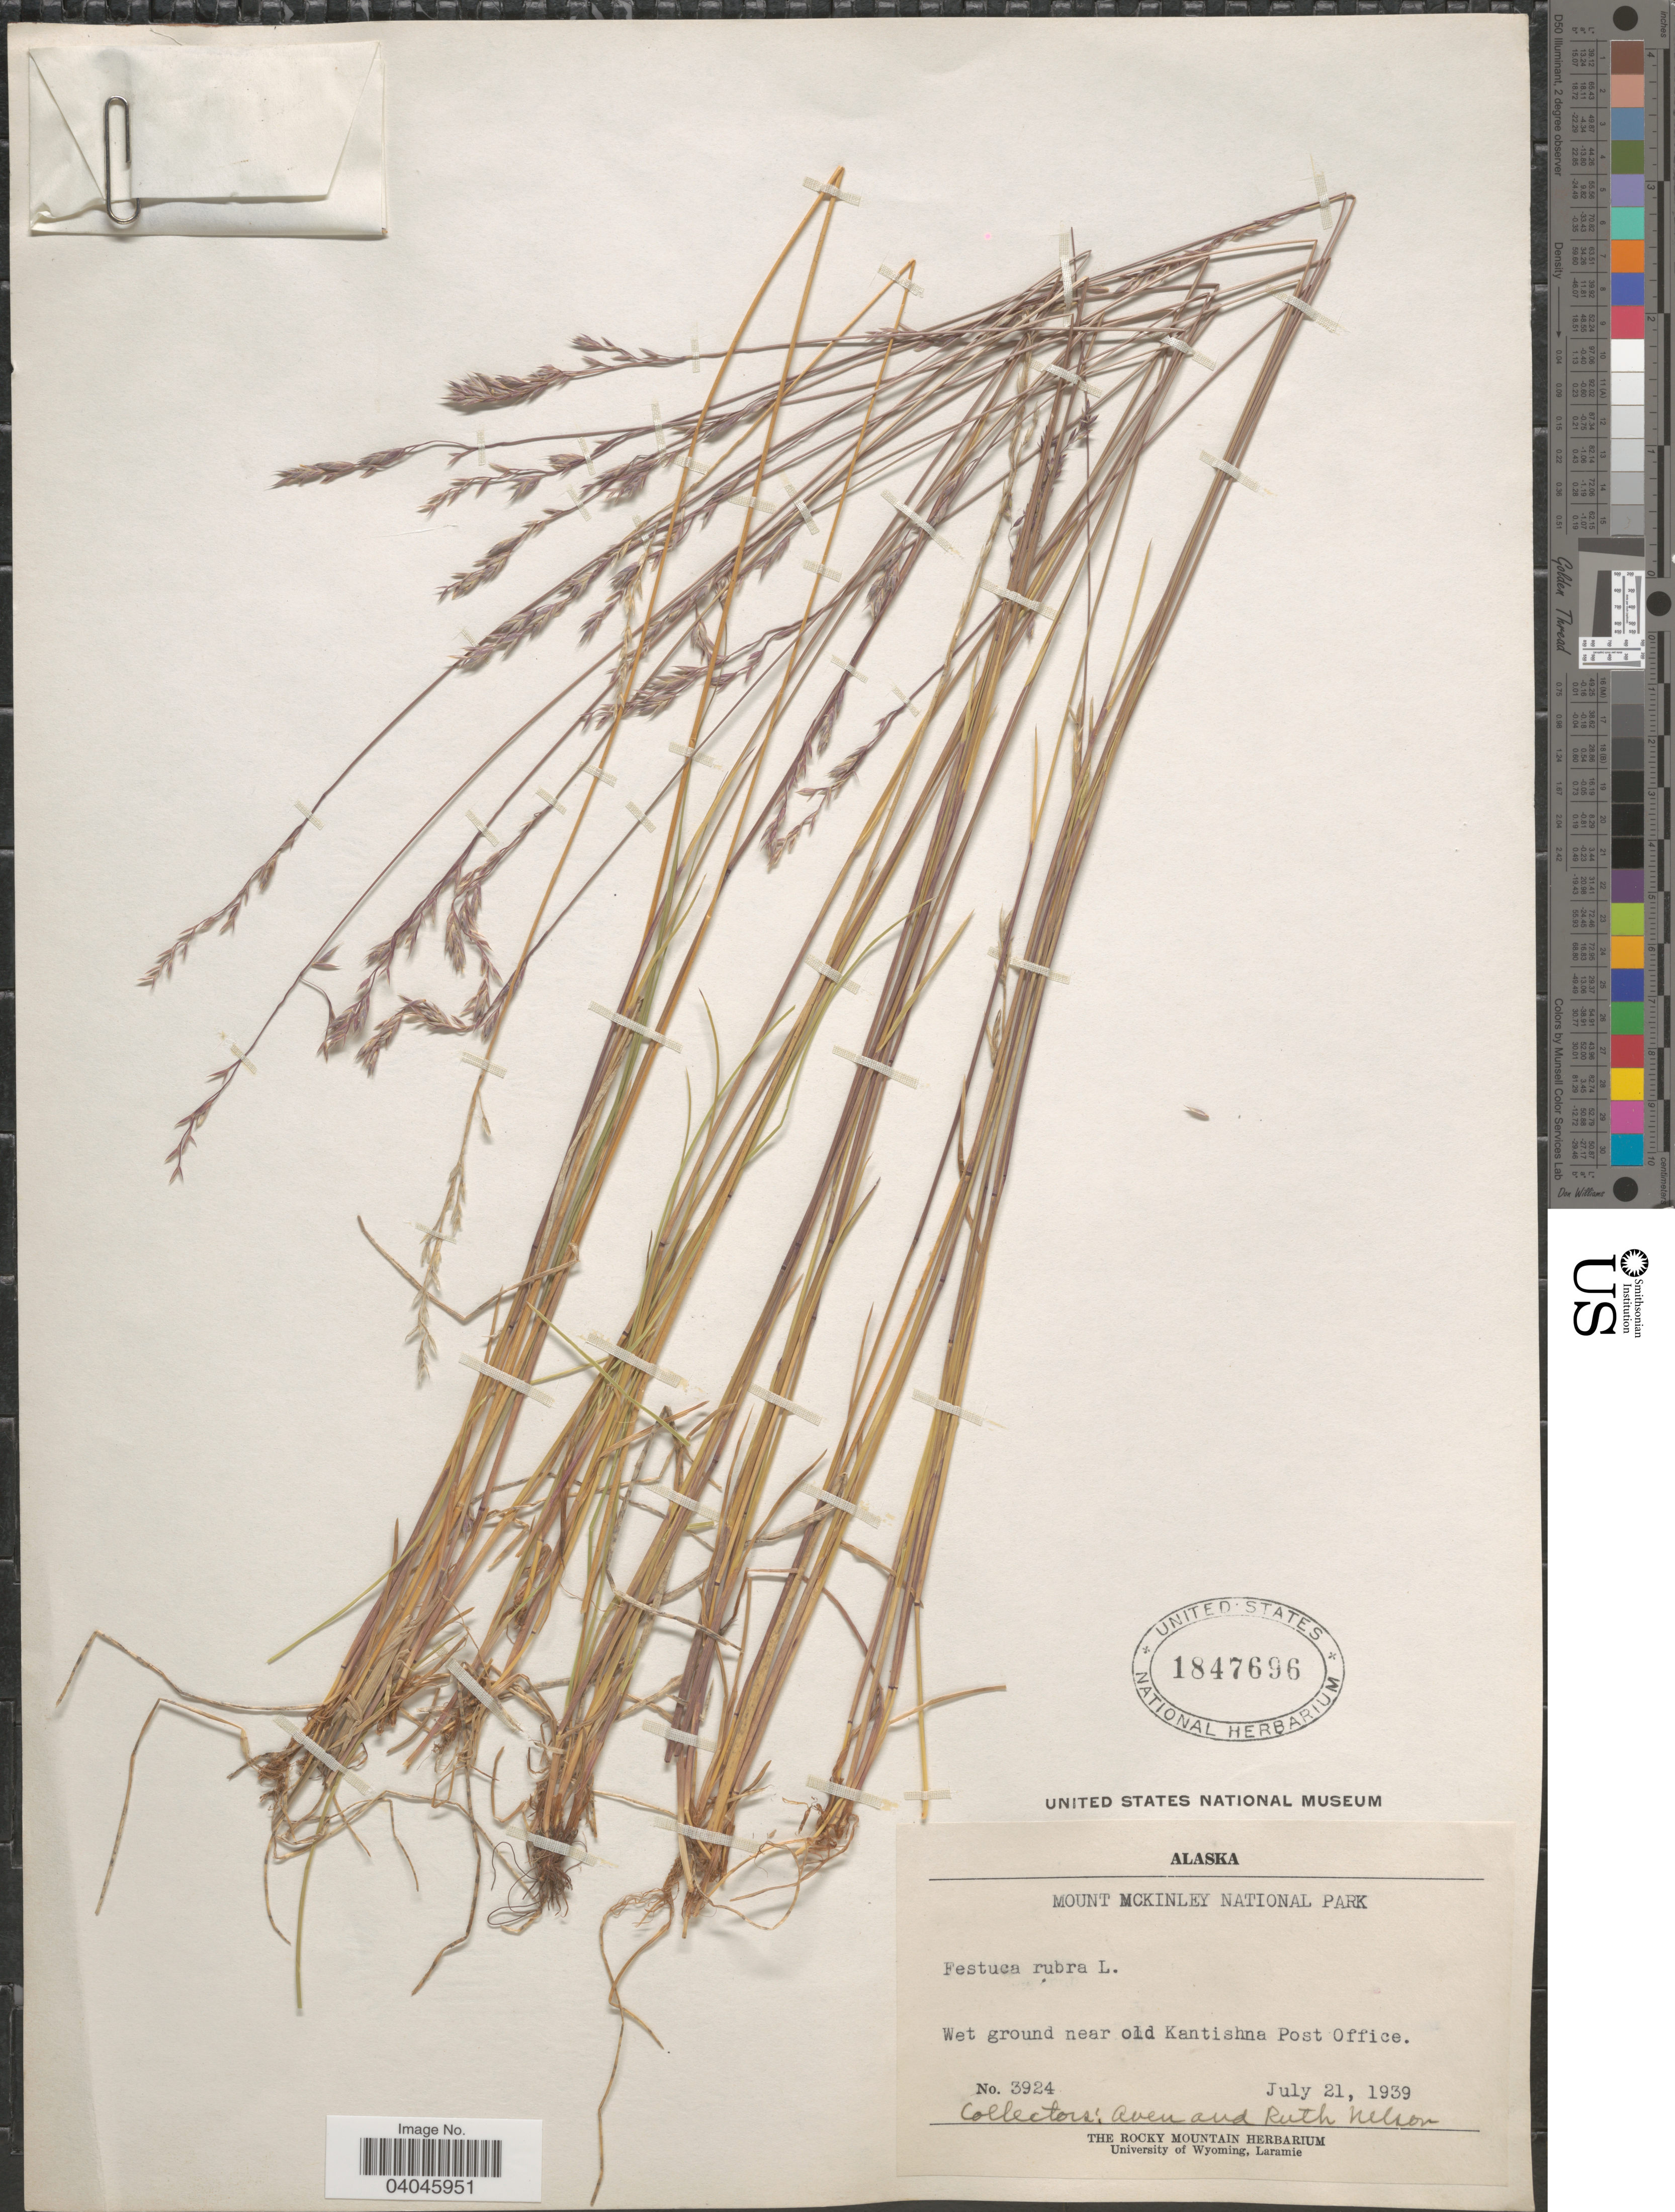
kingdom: Plantae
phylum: Tracheophyta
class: Liliopsida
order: Poales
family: Poaceae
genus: Festuca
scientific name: Festuca rubra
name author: L.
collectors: A. Nelson & R. A. Nelson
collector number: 3924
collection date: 1939-07-21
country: United States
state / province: Alaska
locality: Mount McKinley National Park. Wet ground near old Kantishna Post Office.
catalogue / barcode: US 1847696